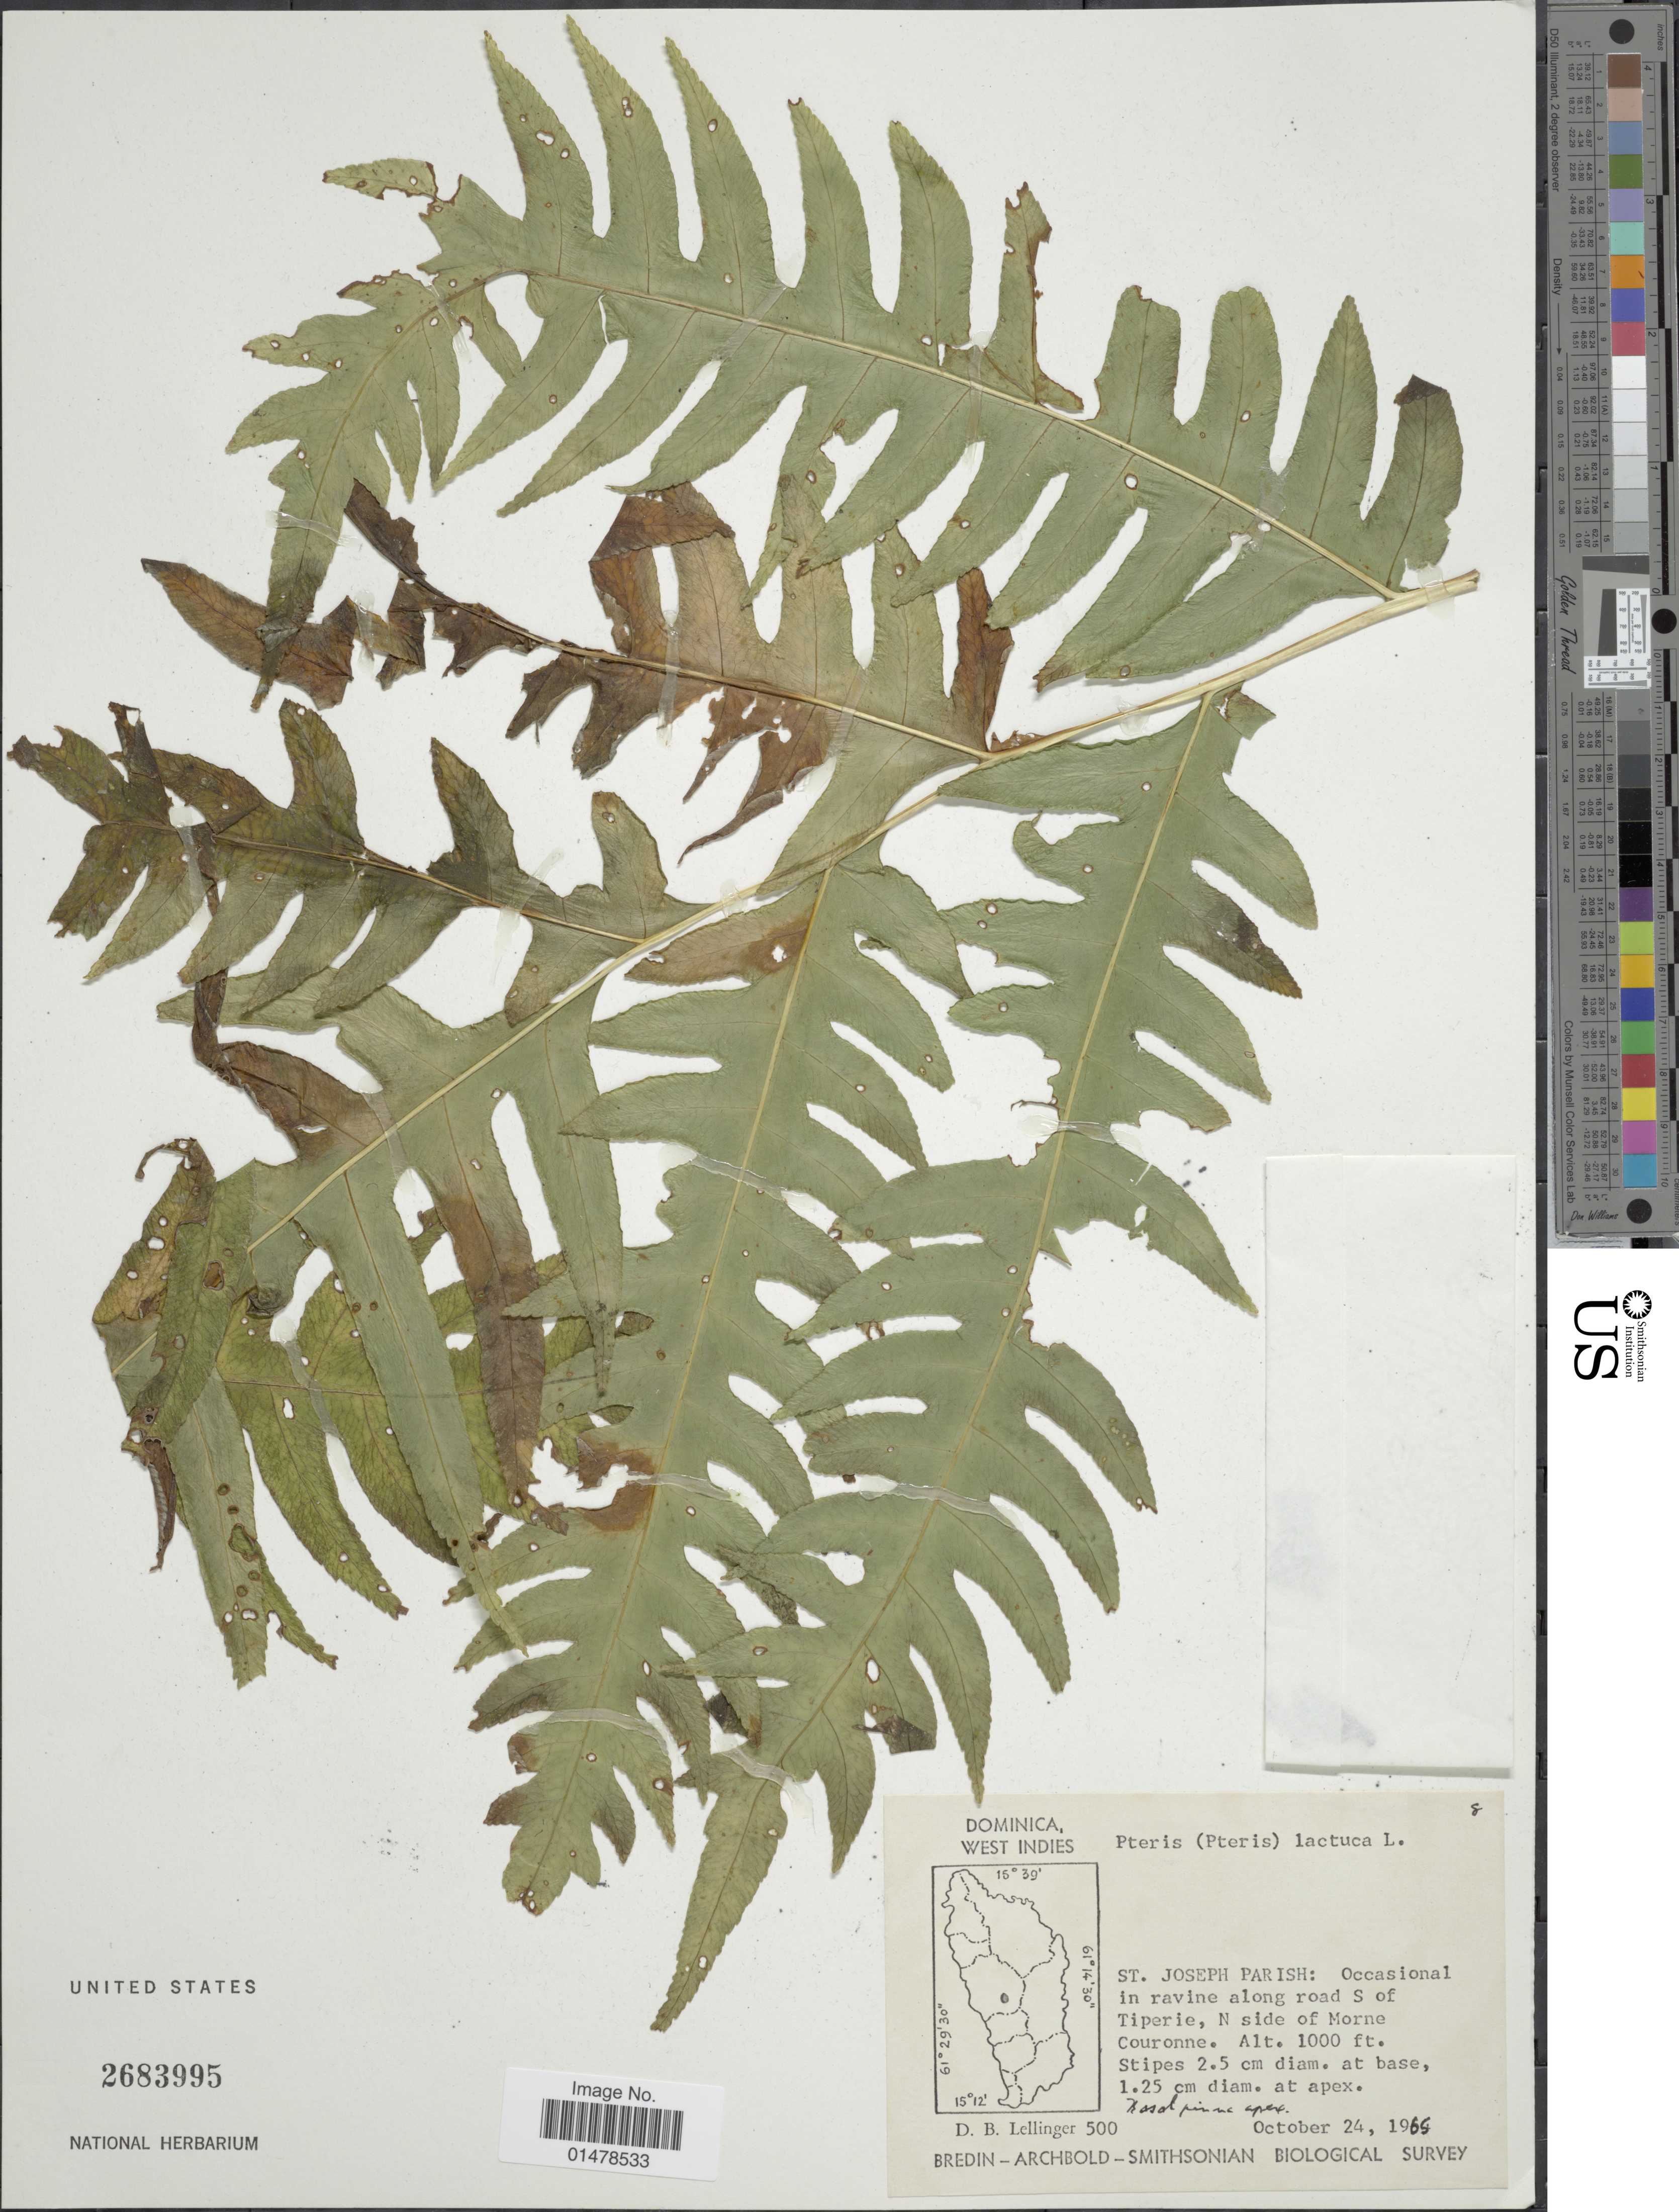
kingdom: Plantae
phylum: Tracheophyta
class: Polypodiopsida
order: Polypodiales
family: Pteridaceae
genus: Pteris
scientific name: Pteris arborea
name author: L.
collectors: D. B. Lellinger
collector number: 500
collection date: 1965-10-24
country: Dominica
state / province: St. Joseph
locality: St Joseph Parish: Occasional in ravine along road S of Tiperie, N side of Morne Couronne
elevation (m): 305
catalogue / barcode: US 2683995